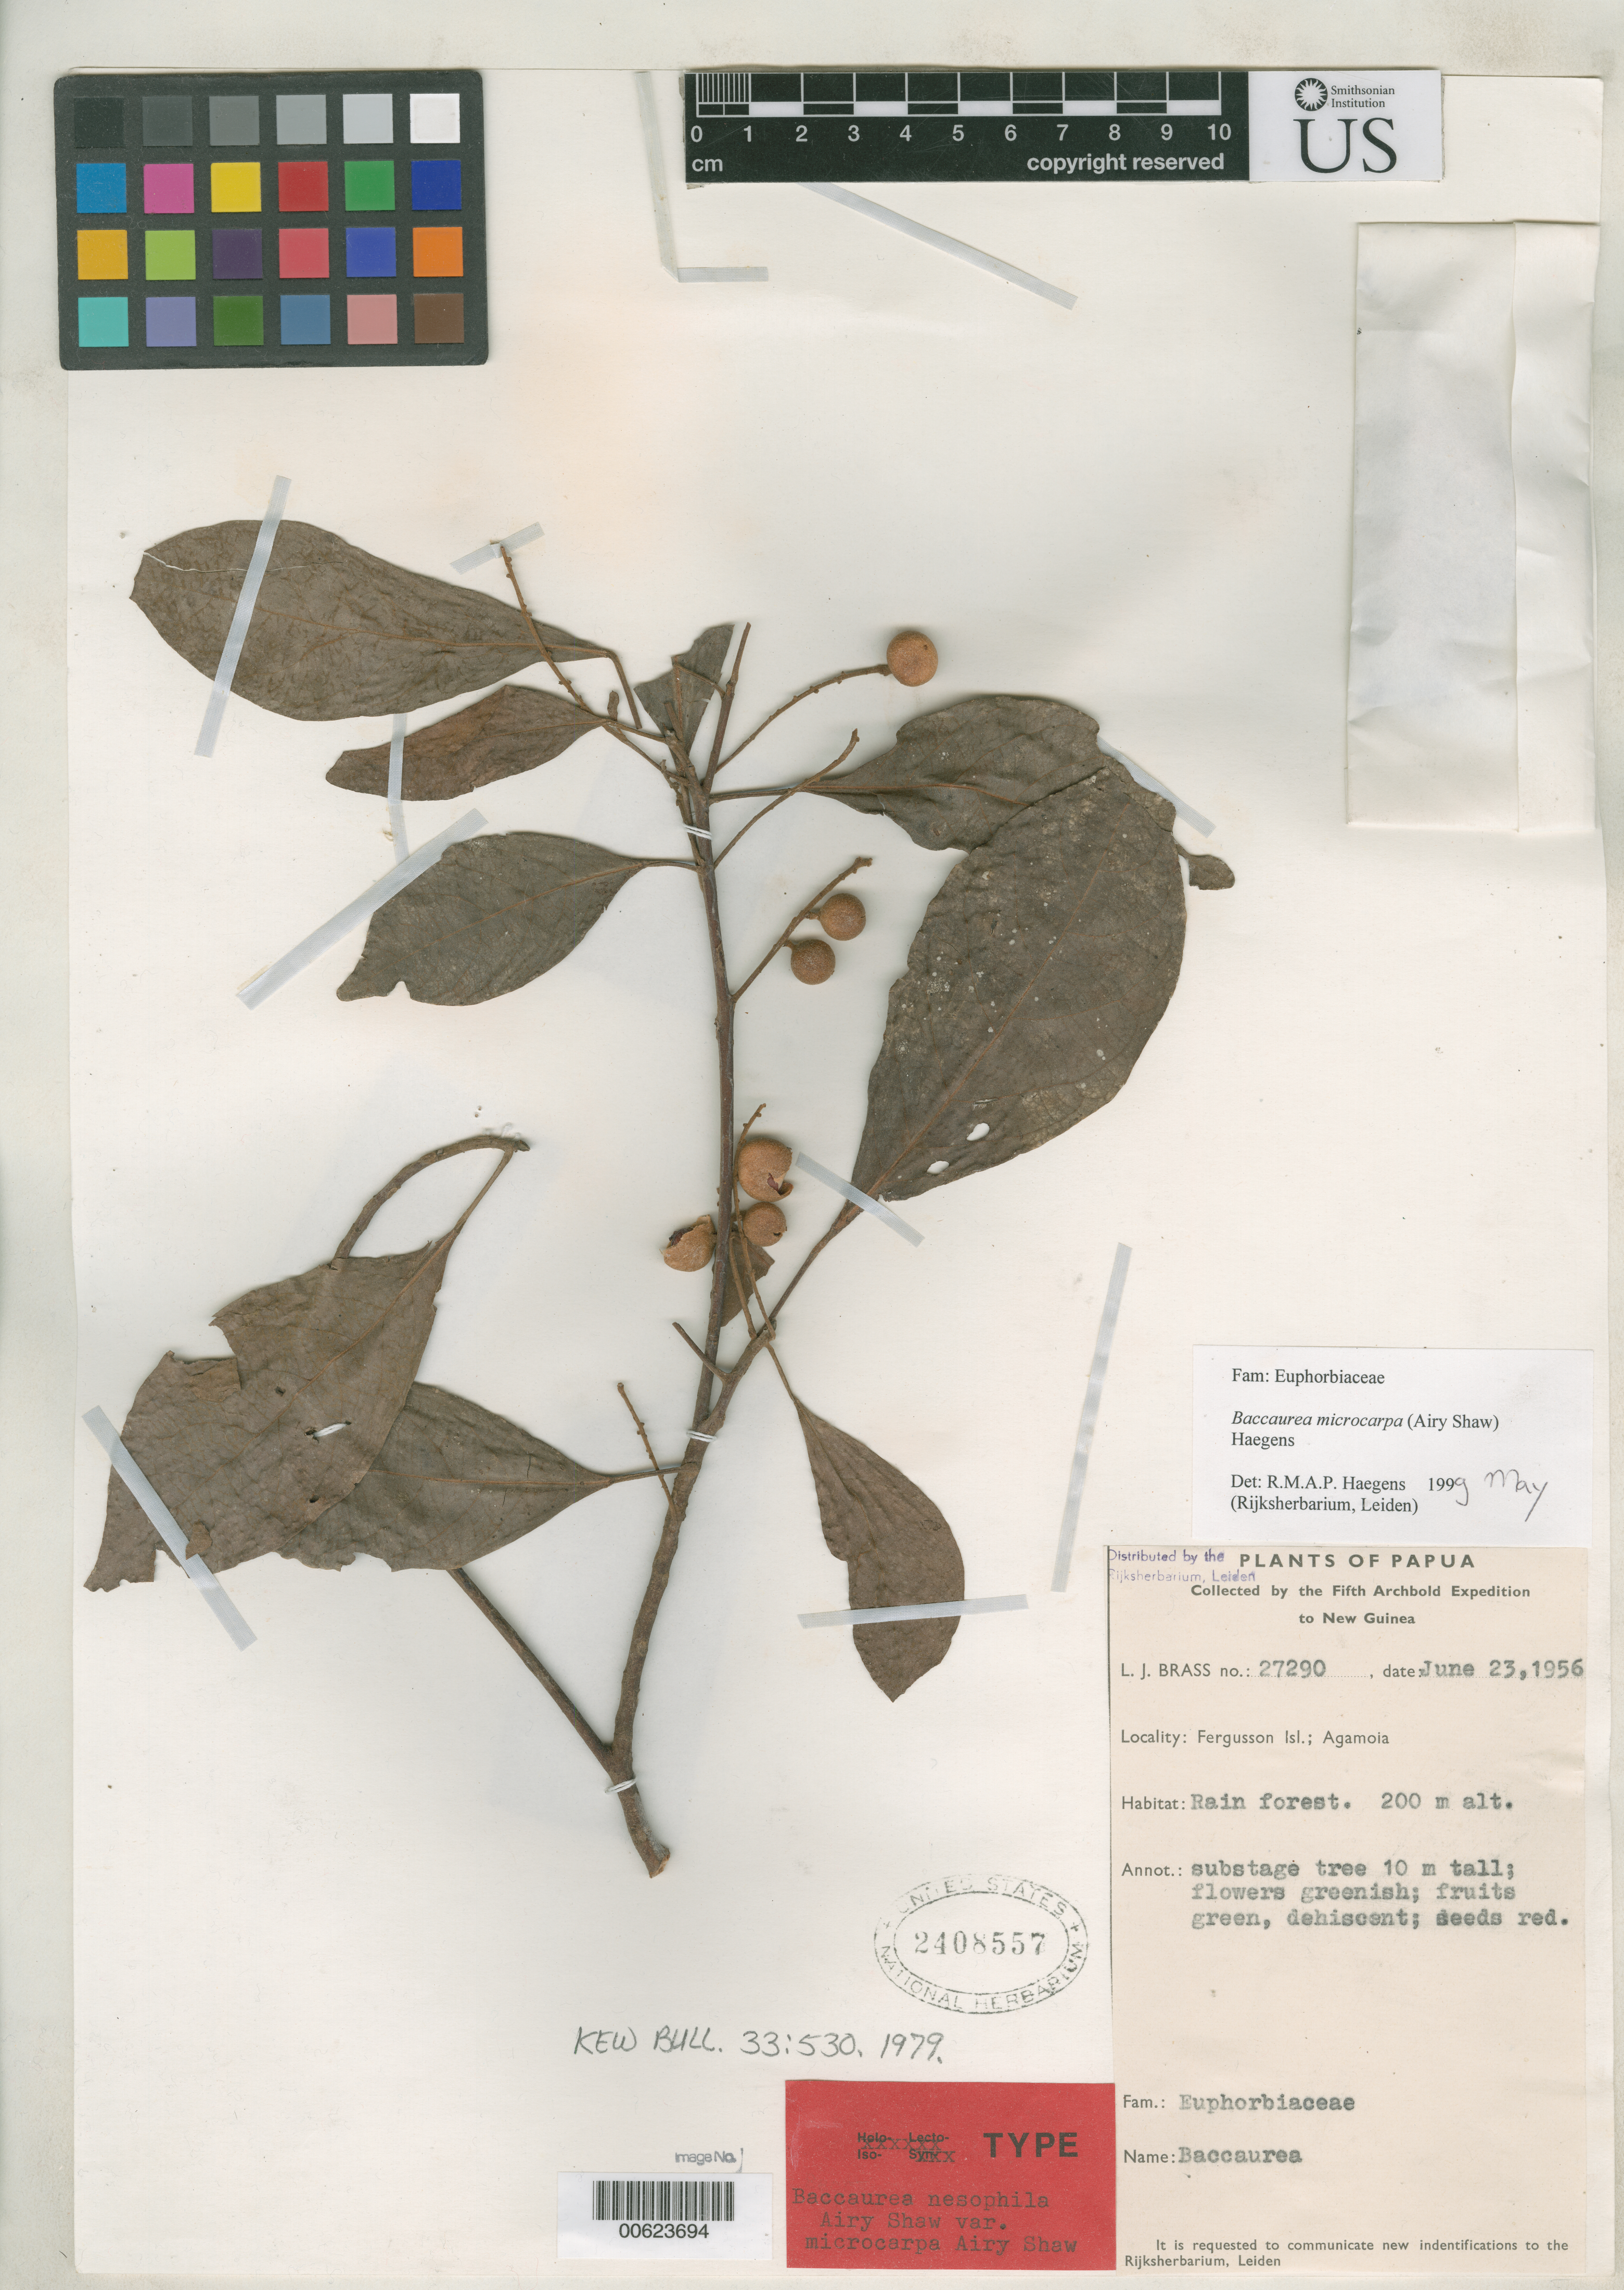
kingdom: Plantae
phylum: Tracheophyta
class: Magnoliopsida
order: Malpighiales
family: Phyllanthaceae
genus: Baccaurea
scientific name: Baccaurea nesophila var. microcarpa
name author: Airy Shaw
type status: Isotype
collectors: L. J. Brass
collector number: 27290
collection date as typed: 23 Jun 1956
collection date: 1956-06-23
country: Papua New Guinea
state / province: Milne Bay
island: Fergusson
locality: Agamoia.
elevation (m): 200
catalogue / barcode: US 2408557